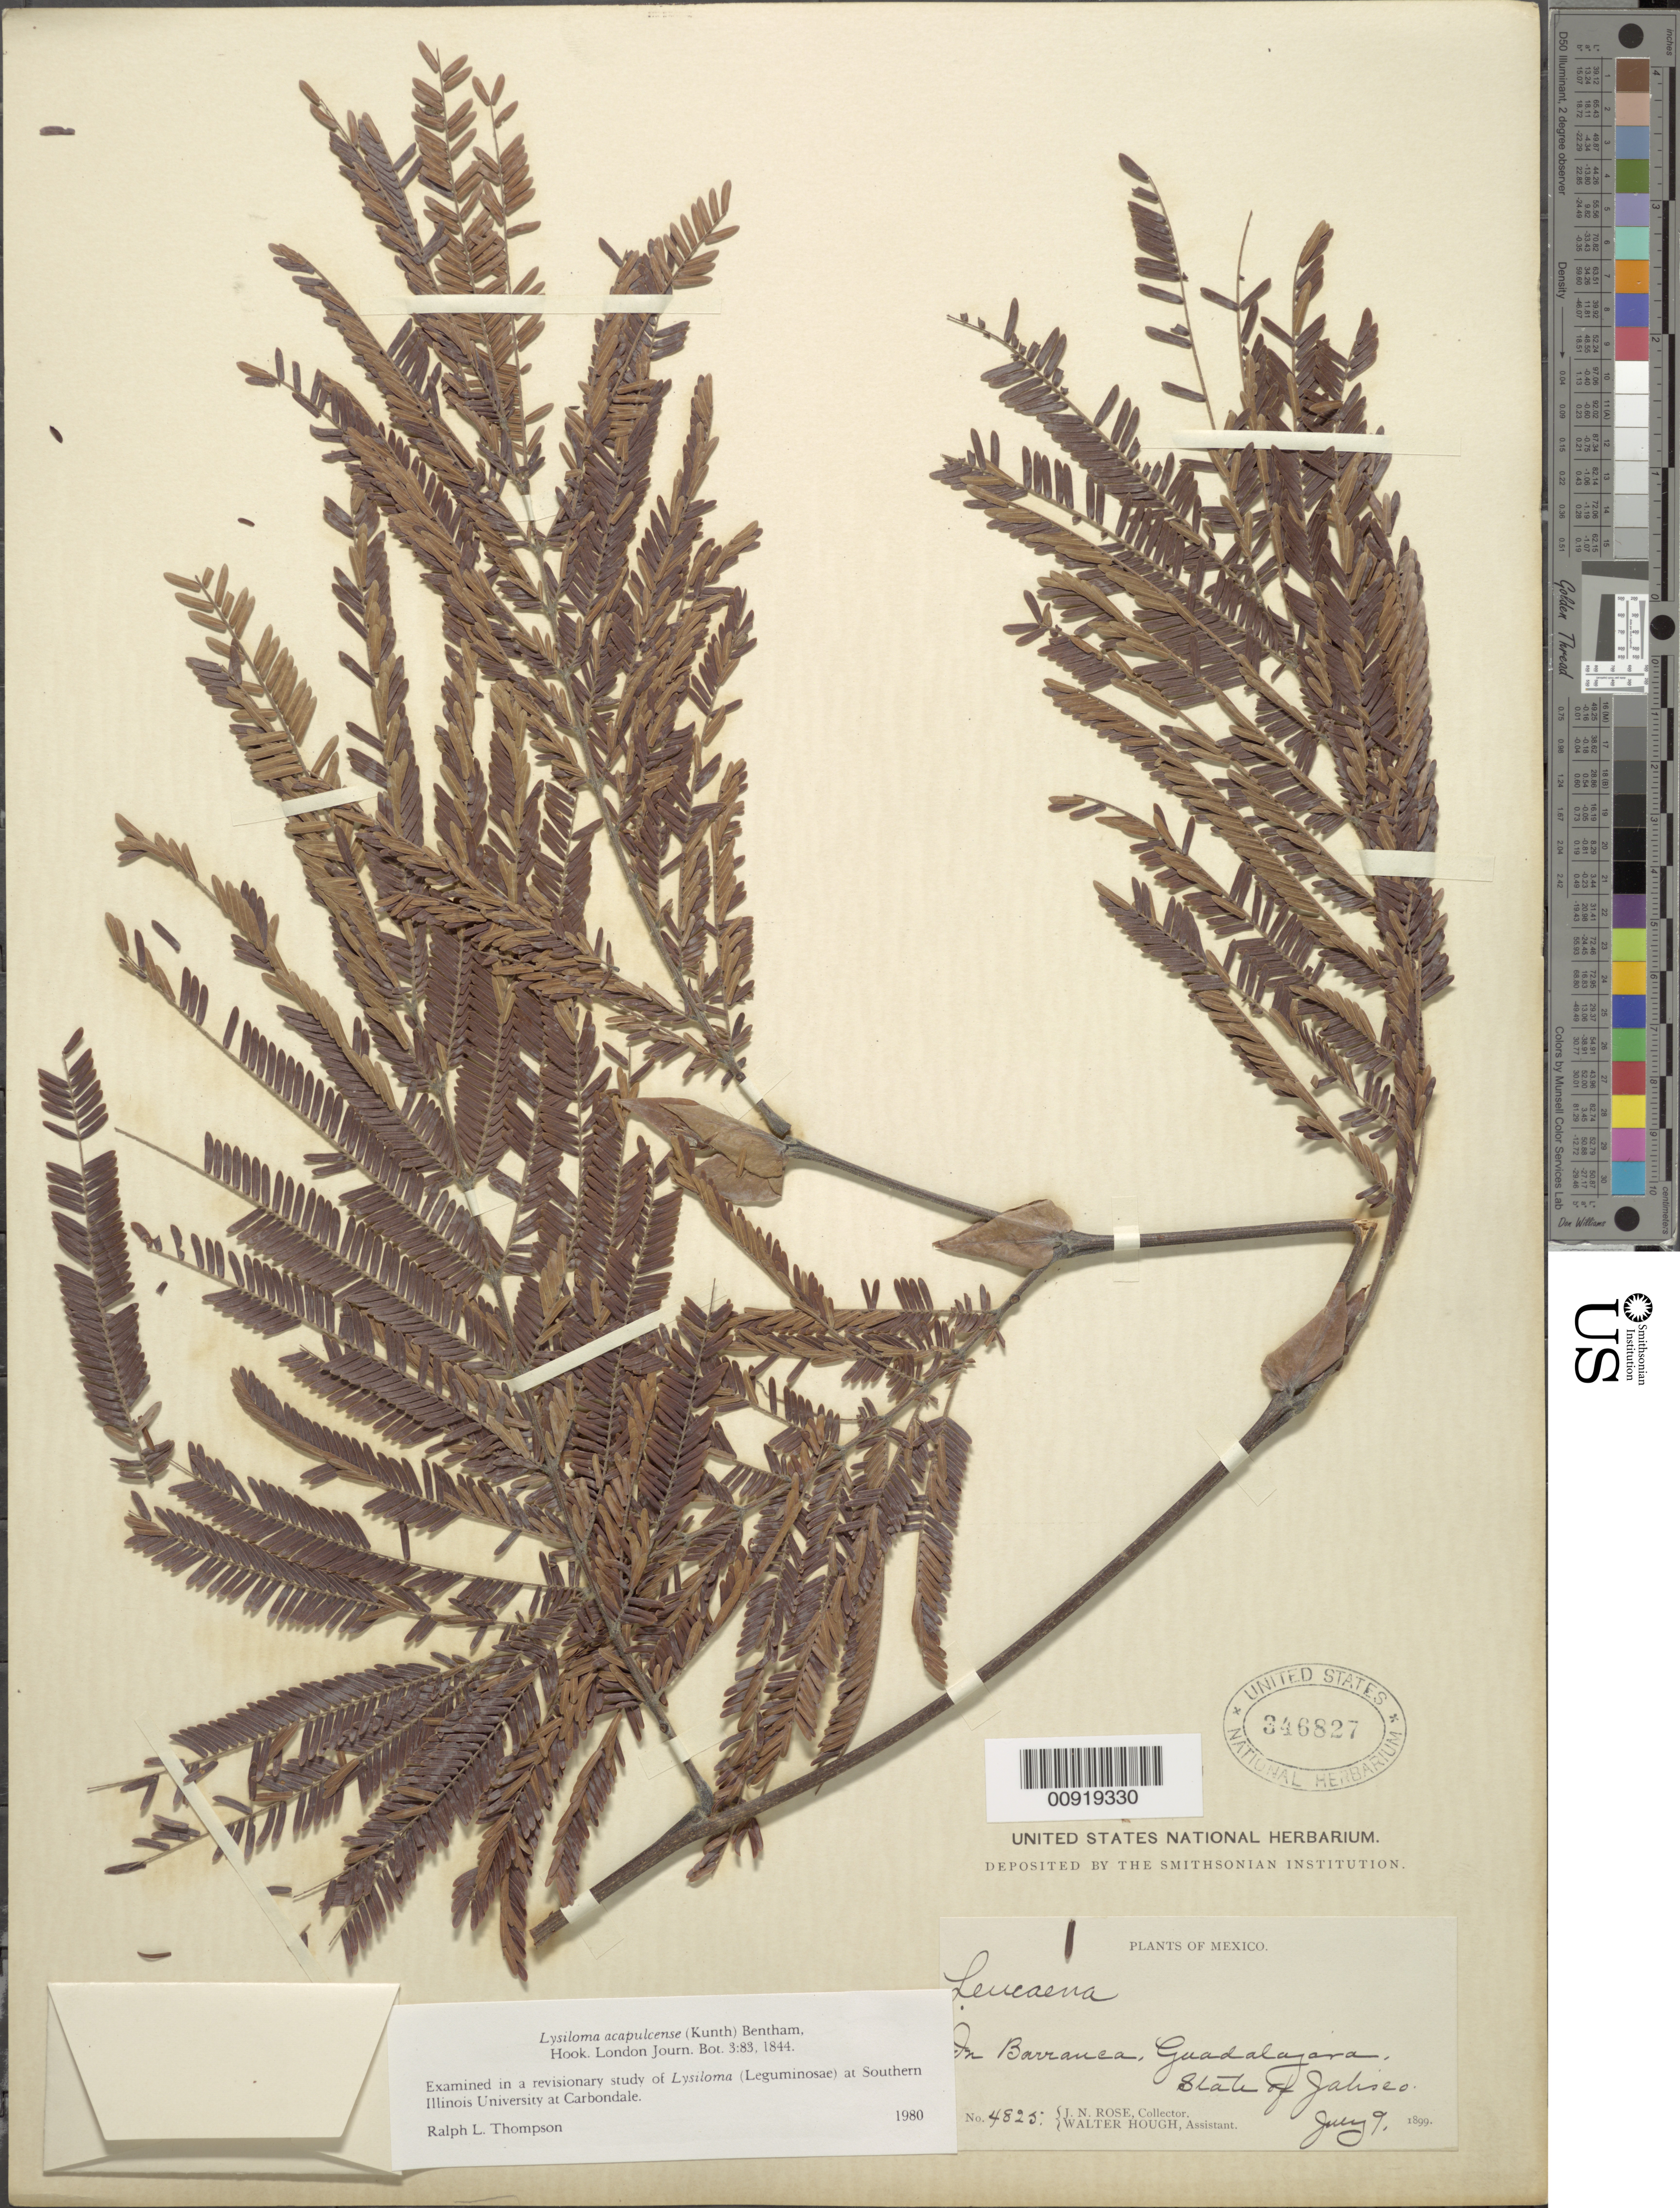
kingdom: Plantae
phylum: Tracheophyta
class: Magnoliopsida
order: Fabales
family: Fabaceae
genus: Lysiloma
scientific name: Lysiloma acapulcense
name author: (Kunth) Benth.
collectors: J. N. Rose & W. Hough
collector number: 4825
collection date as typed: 09 Jul 1899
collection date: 1899-07-09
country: Mexico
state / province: Jalisco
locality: In Barranca, Guadalajara, State of Jalisco.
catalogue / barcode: US 346827